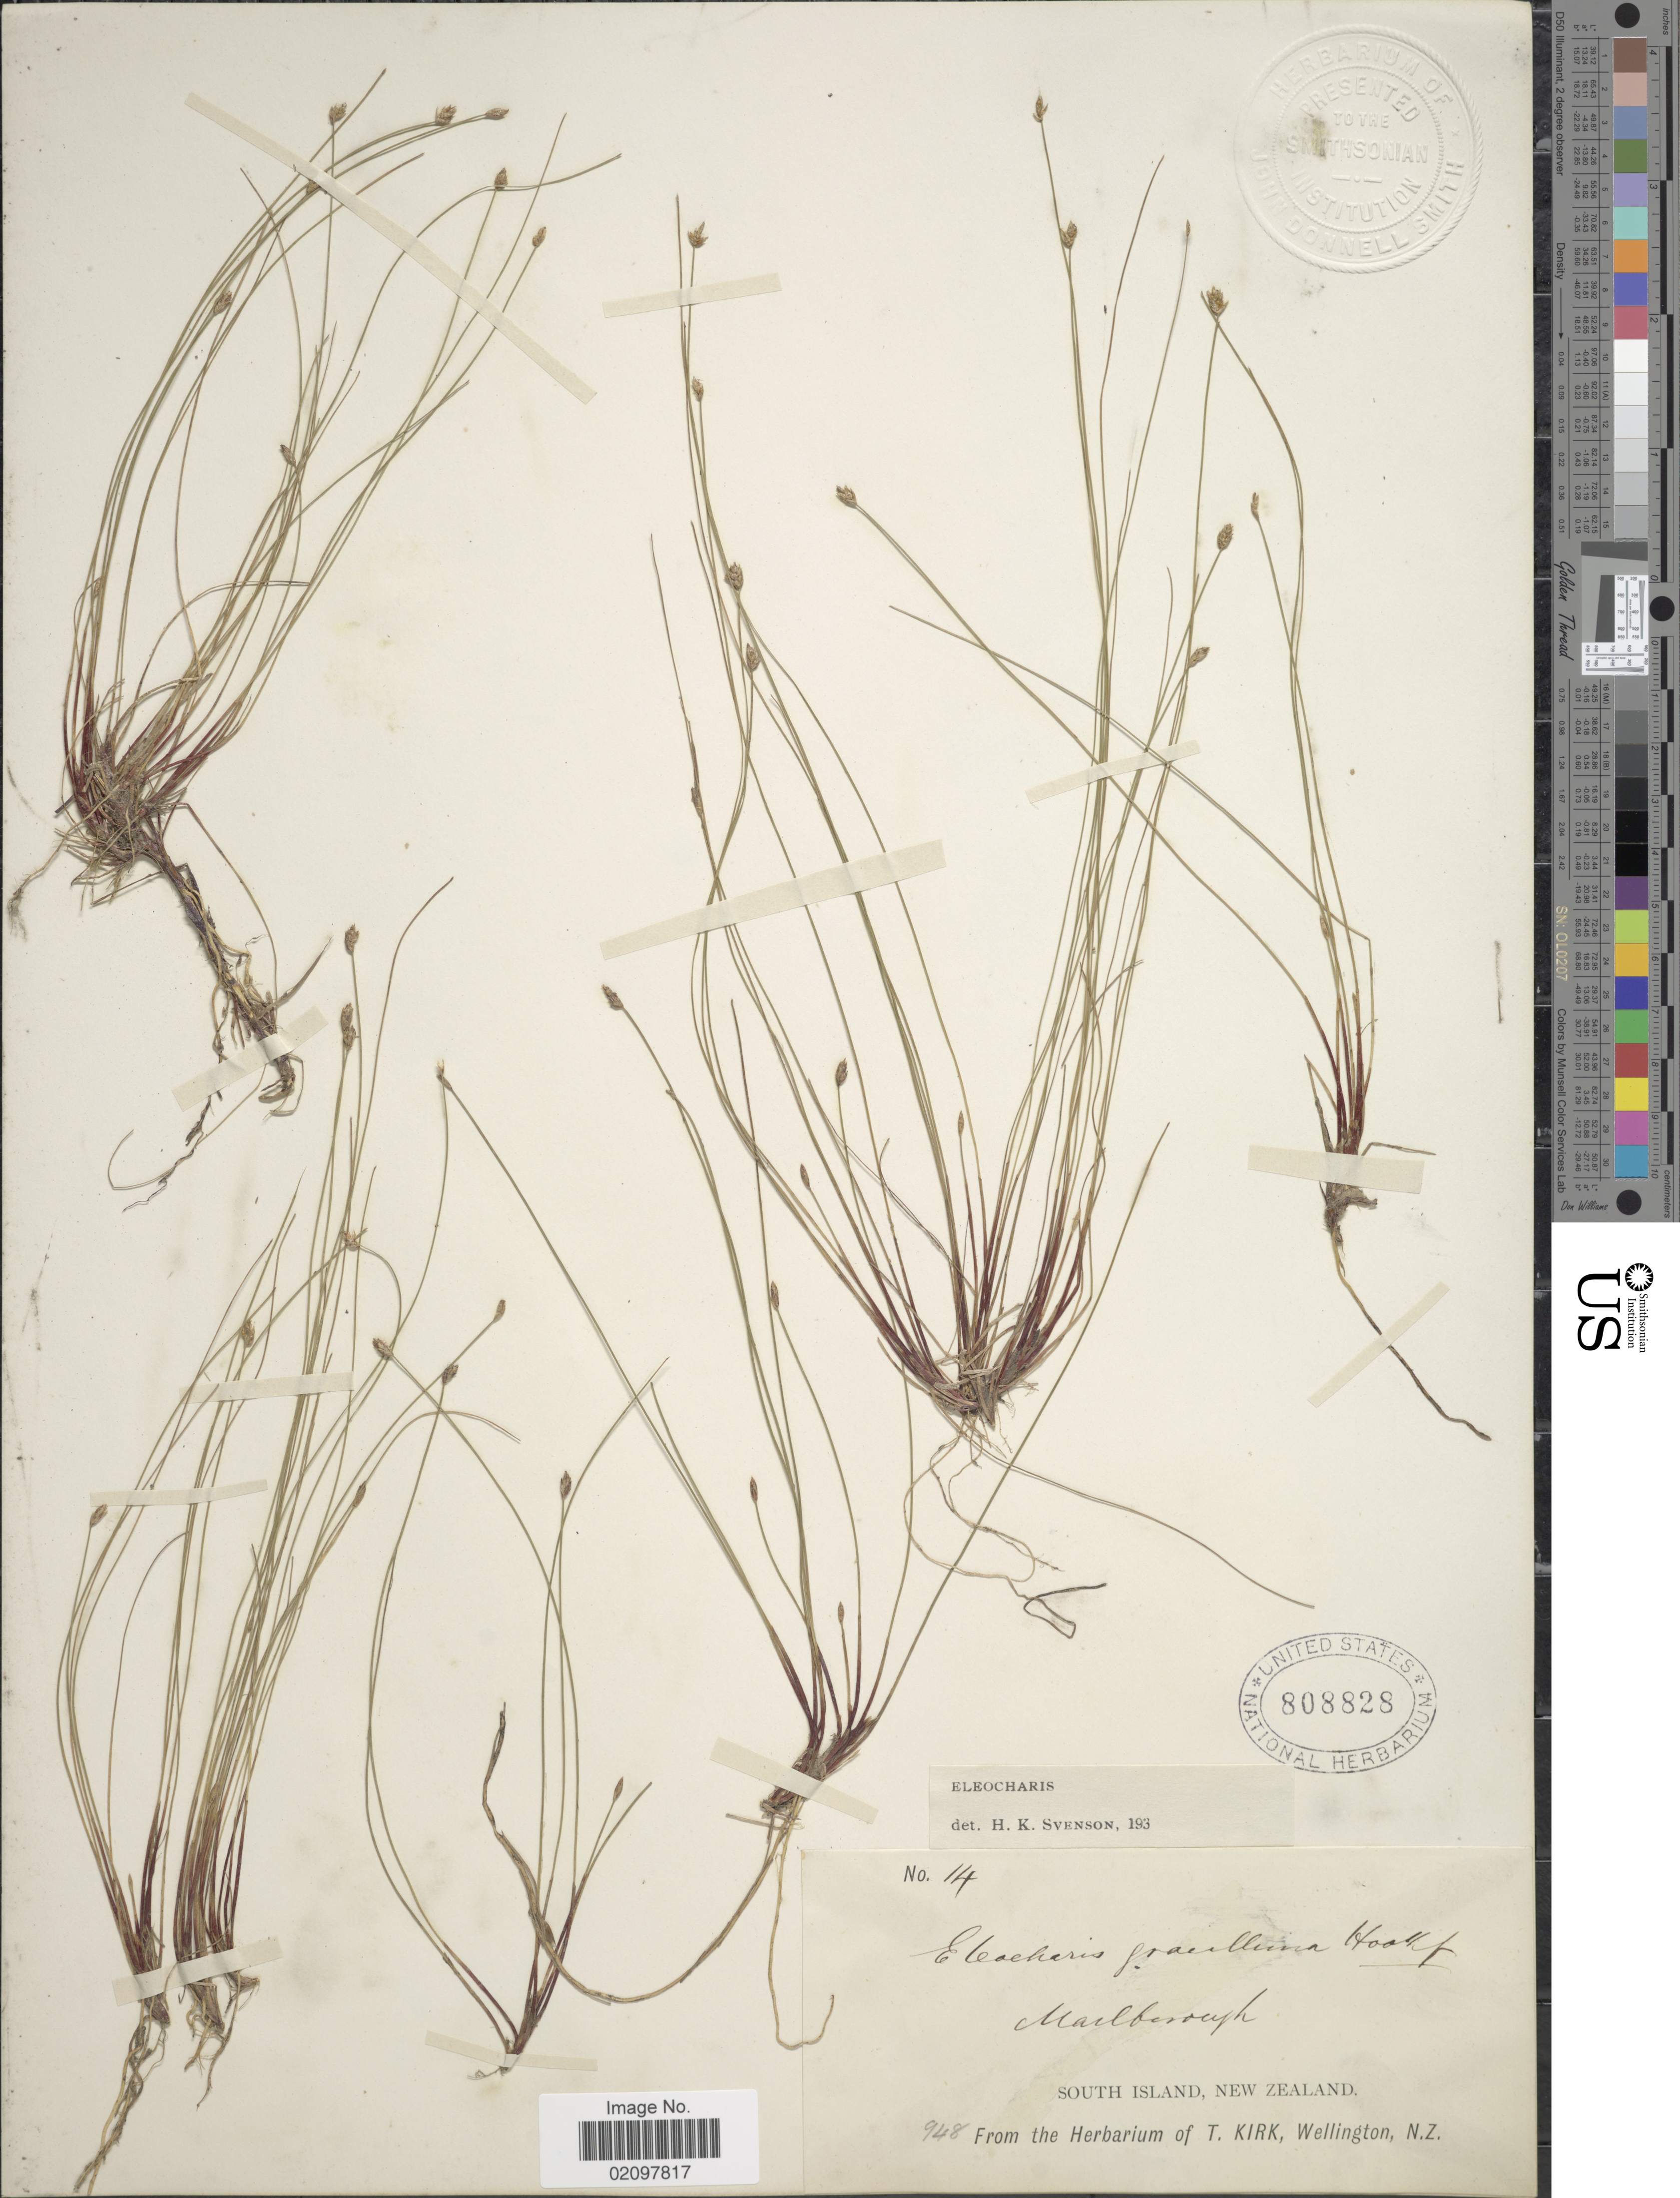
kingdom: Plantae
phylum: Tracheophyta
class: Liliopsida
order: Poales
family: Cyperaceae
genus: Eleocharis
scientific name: Eleocharis gracilis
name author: R. Br.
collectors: ex herb. T. Kirk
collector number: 14/948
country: New Zealand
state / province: Marlborough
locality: South Island, New Zealand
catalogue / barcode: US 808828